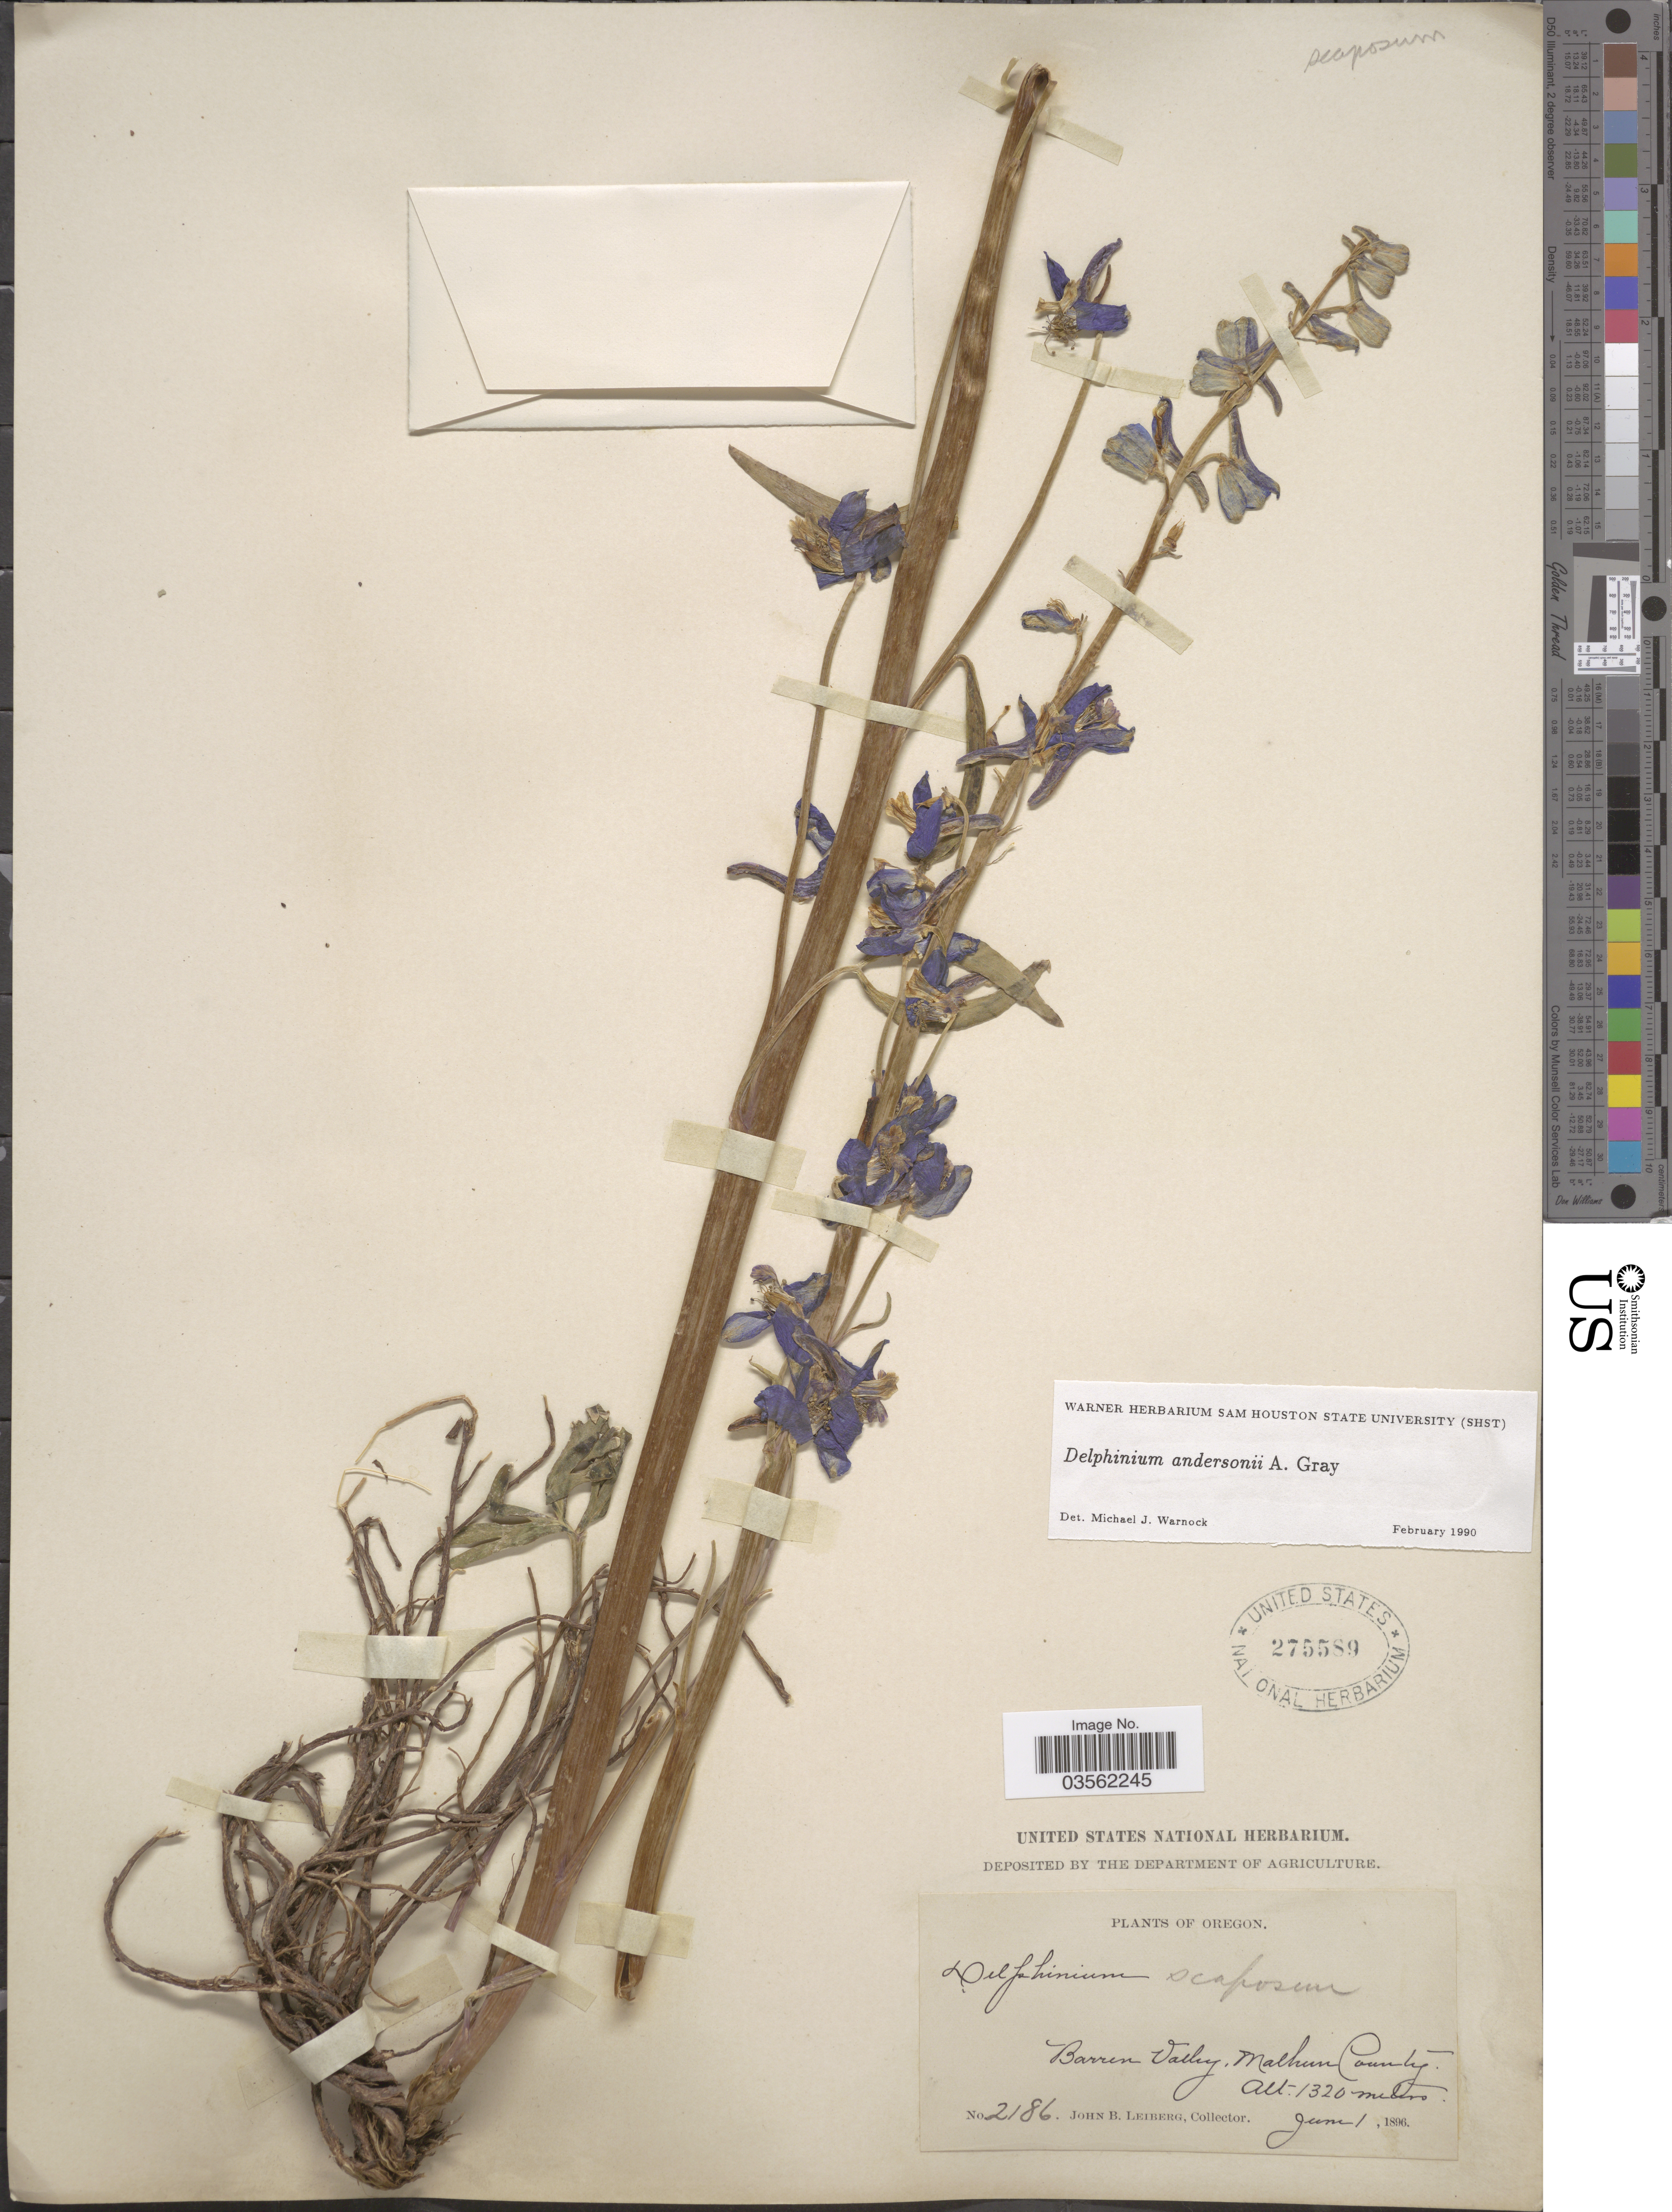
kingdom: Plantae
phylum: Tracheophyta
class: Magnoliopsida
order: Ranunculales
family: Ranunculaceae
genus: Delphinium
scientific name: Delphinium andersonii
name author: A. Gray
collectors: J. B. Leiberg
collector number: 2186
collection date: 1896-06-01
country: United States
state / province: Oregon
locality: Barren Valley, Malheur County.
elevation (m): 1320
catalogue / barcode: US 275589